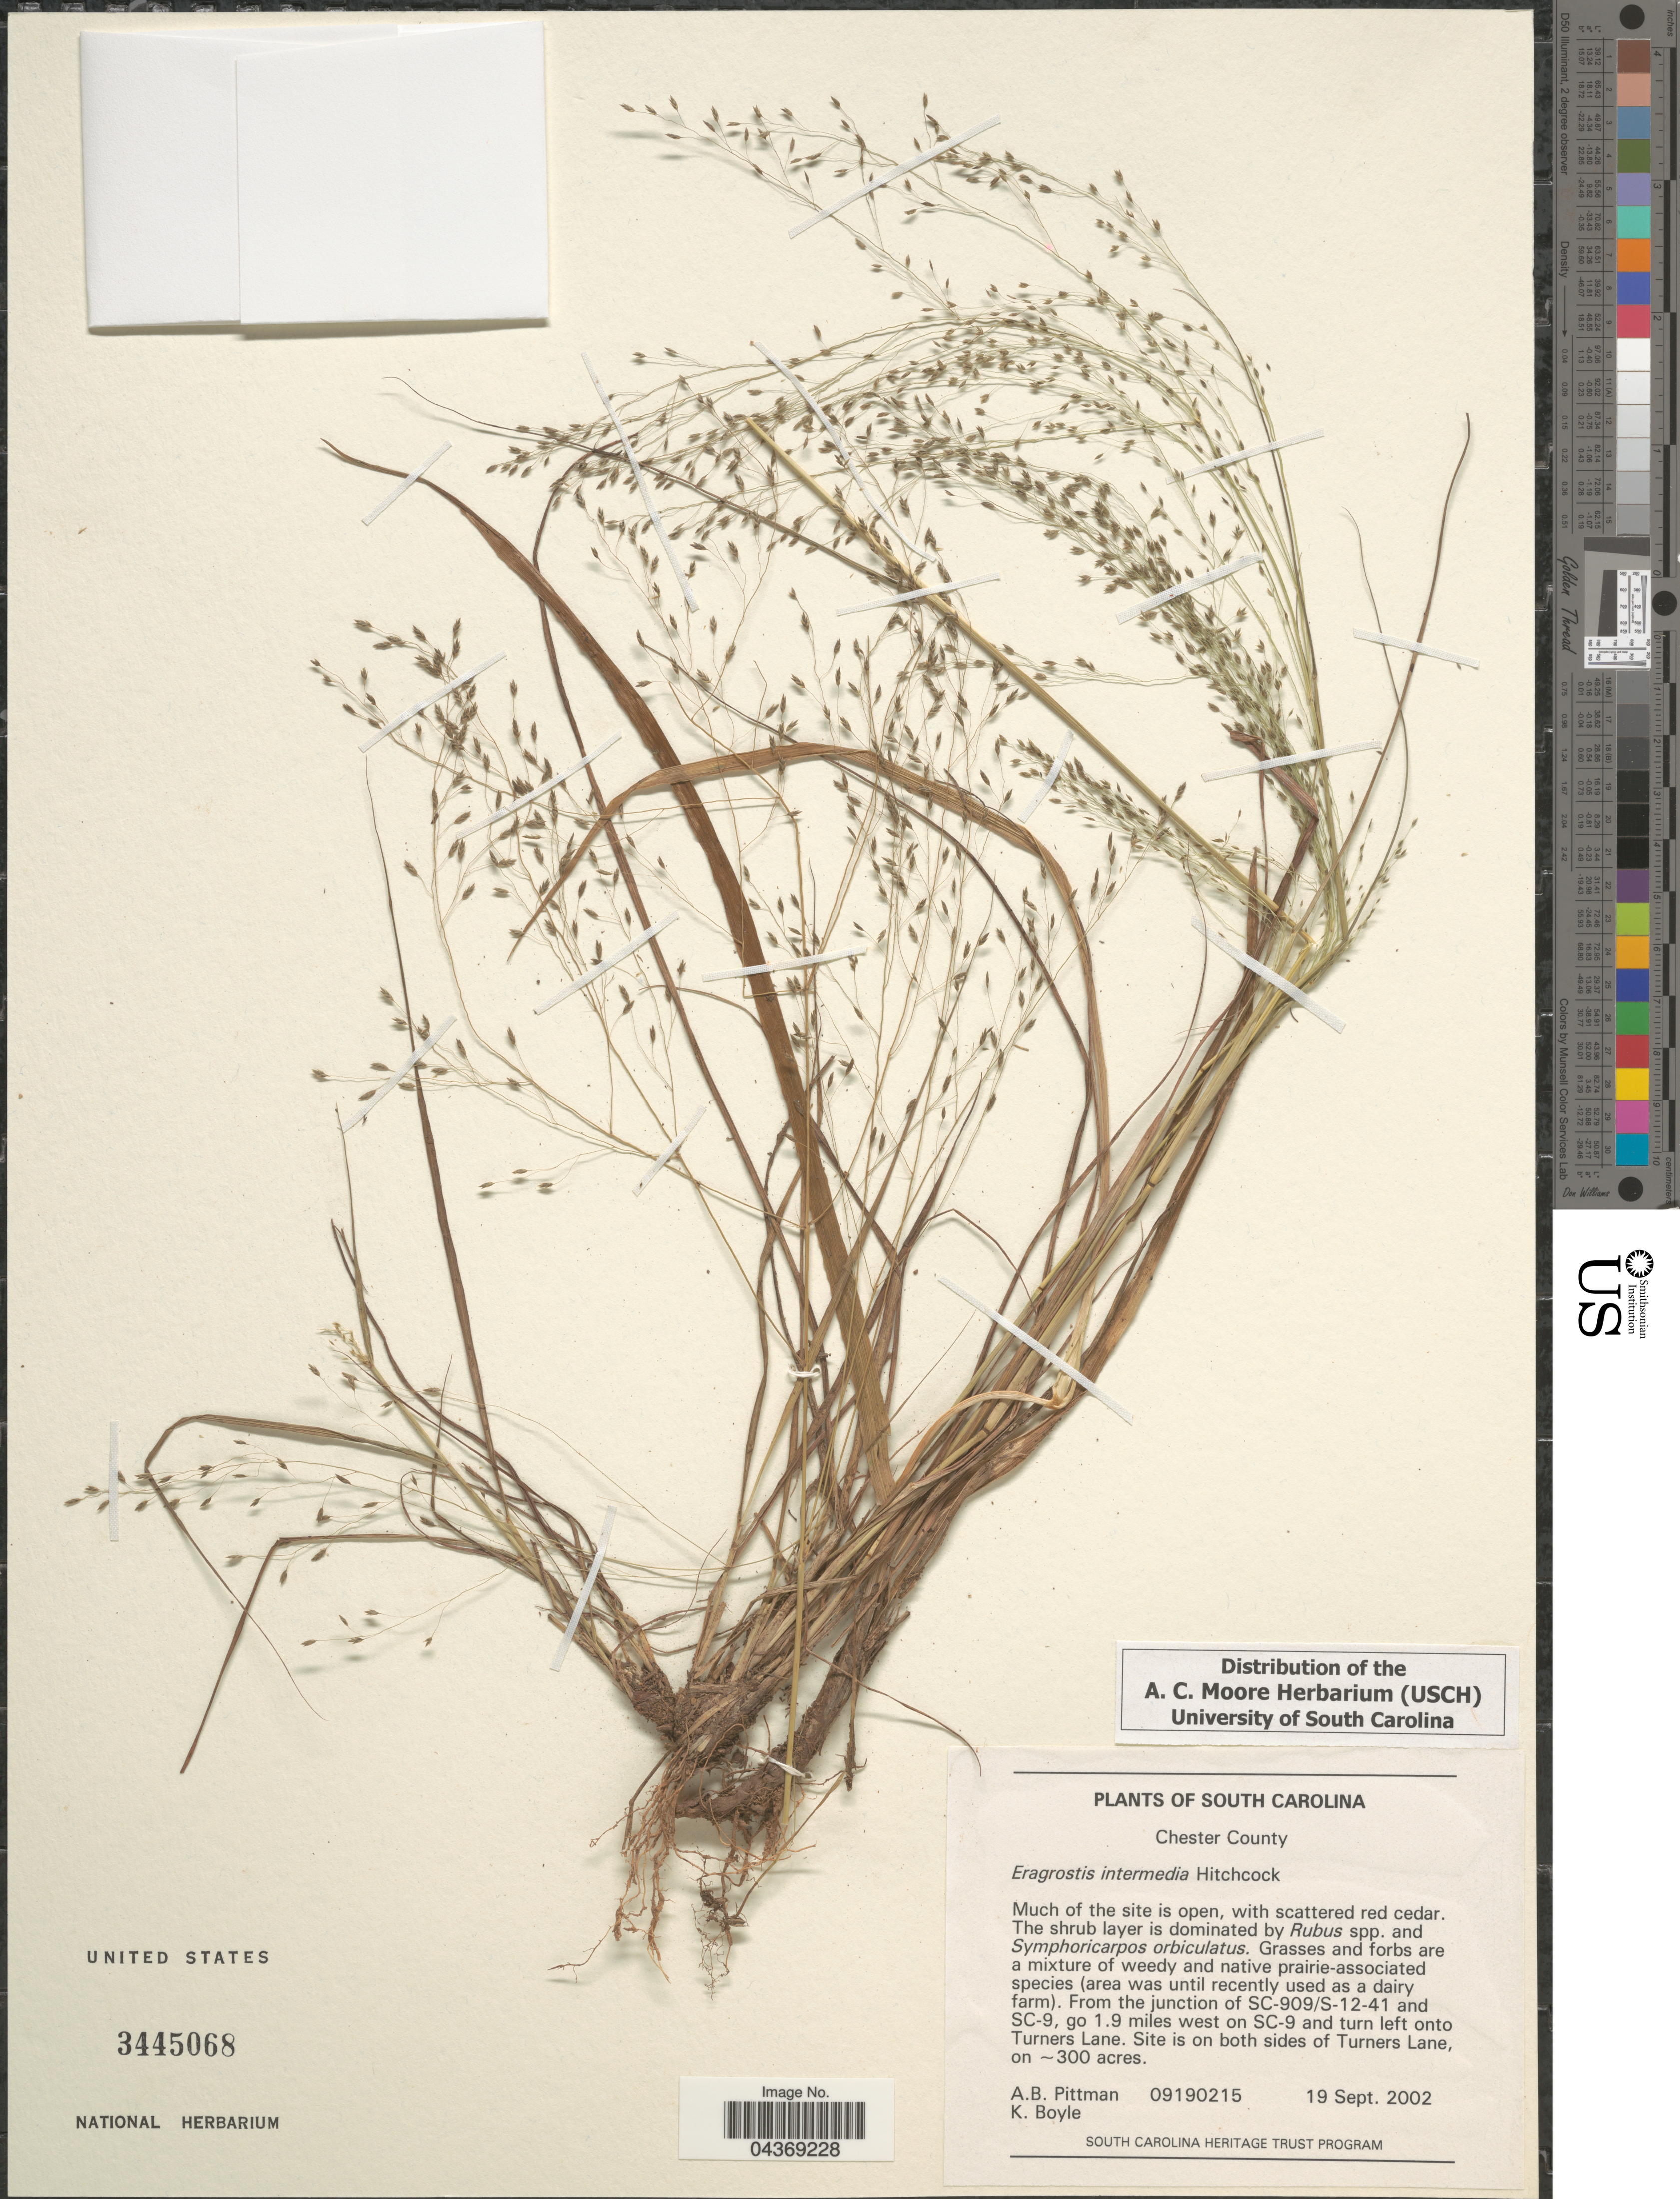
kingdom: Plantae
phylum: Tracheophyta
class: Liliopsida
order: Poales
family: Poaceae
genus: Eragrostis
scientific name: Eragrostis intermedia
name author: Hitchc.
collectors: A. B. Pittman & K. Boyle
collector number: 09190215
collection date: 2002-09-19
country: United States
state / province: South Carolina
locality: Chester County. From the junction of SC-909/S-12-41 and SC-9, go 1.9 miles west on SC-9 and turn left onto Turners Lane. Site is on both sides of Turners Lane on ~300 acres.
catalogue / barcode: US 3445068